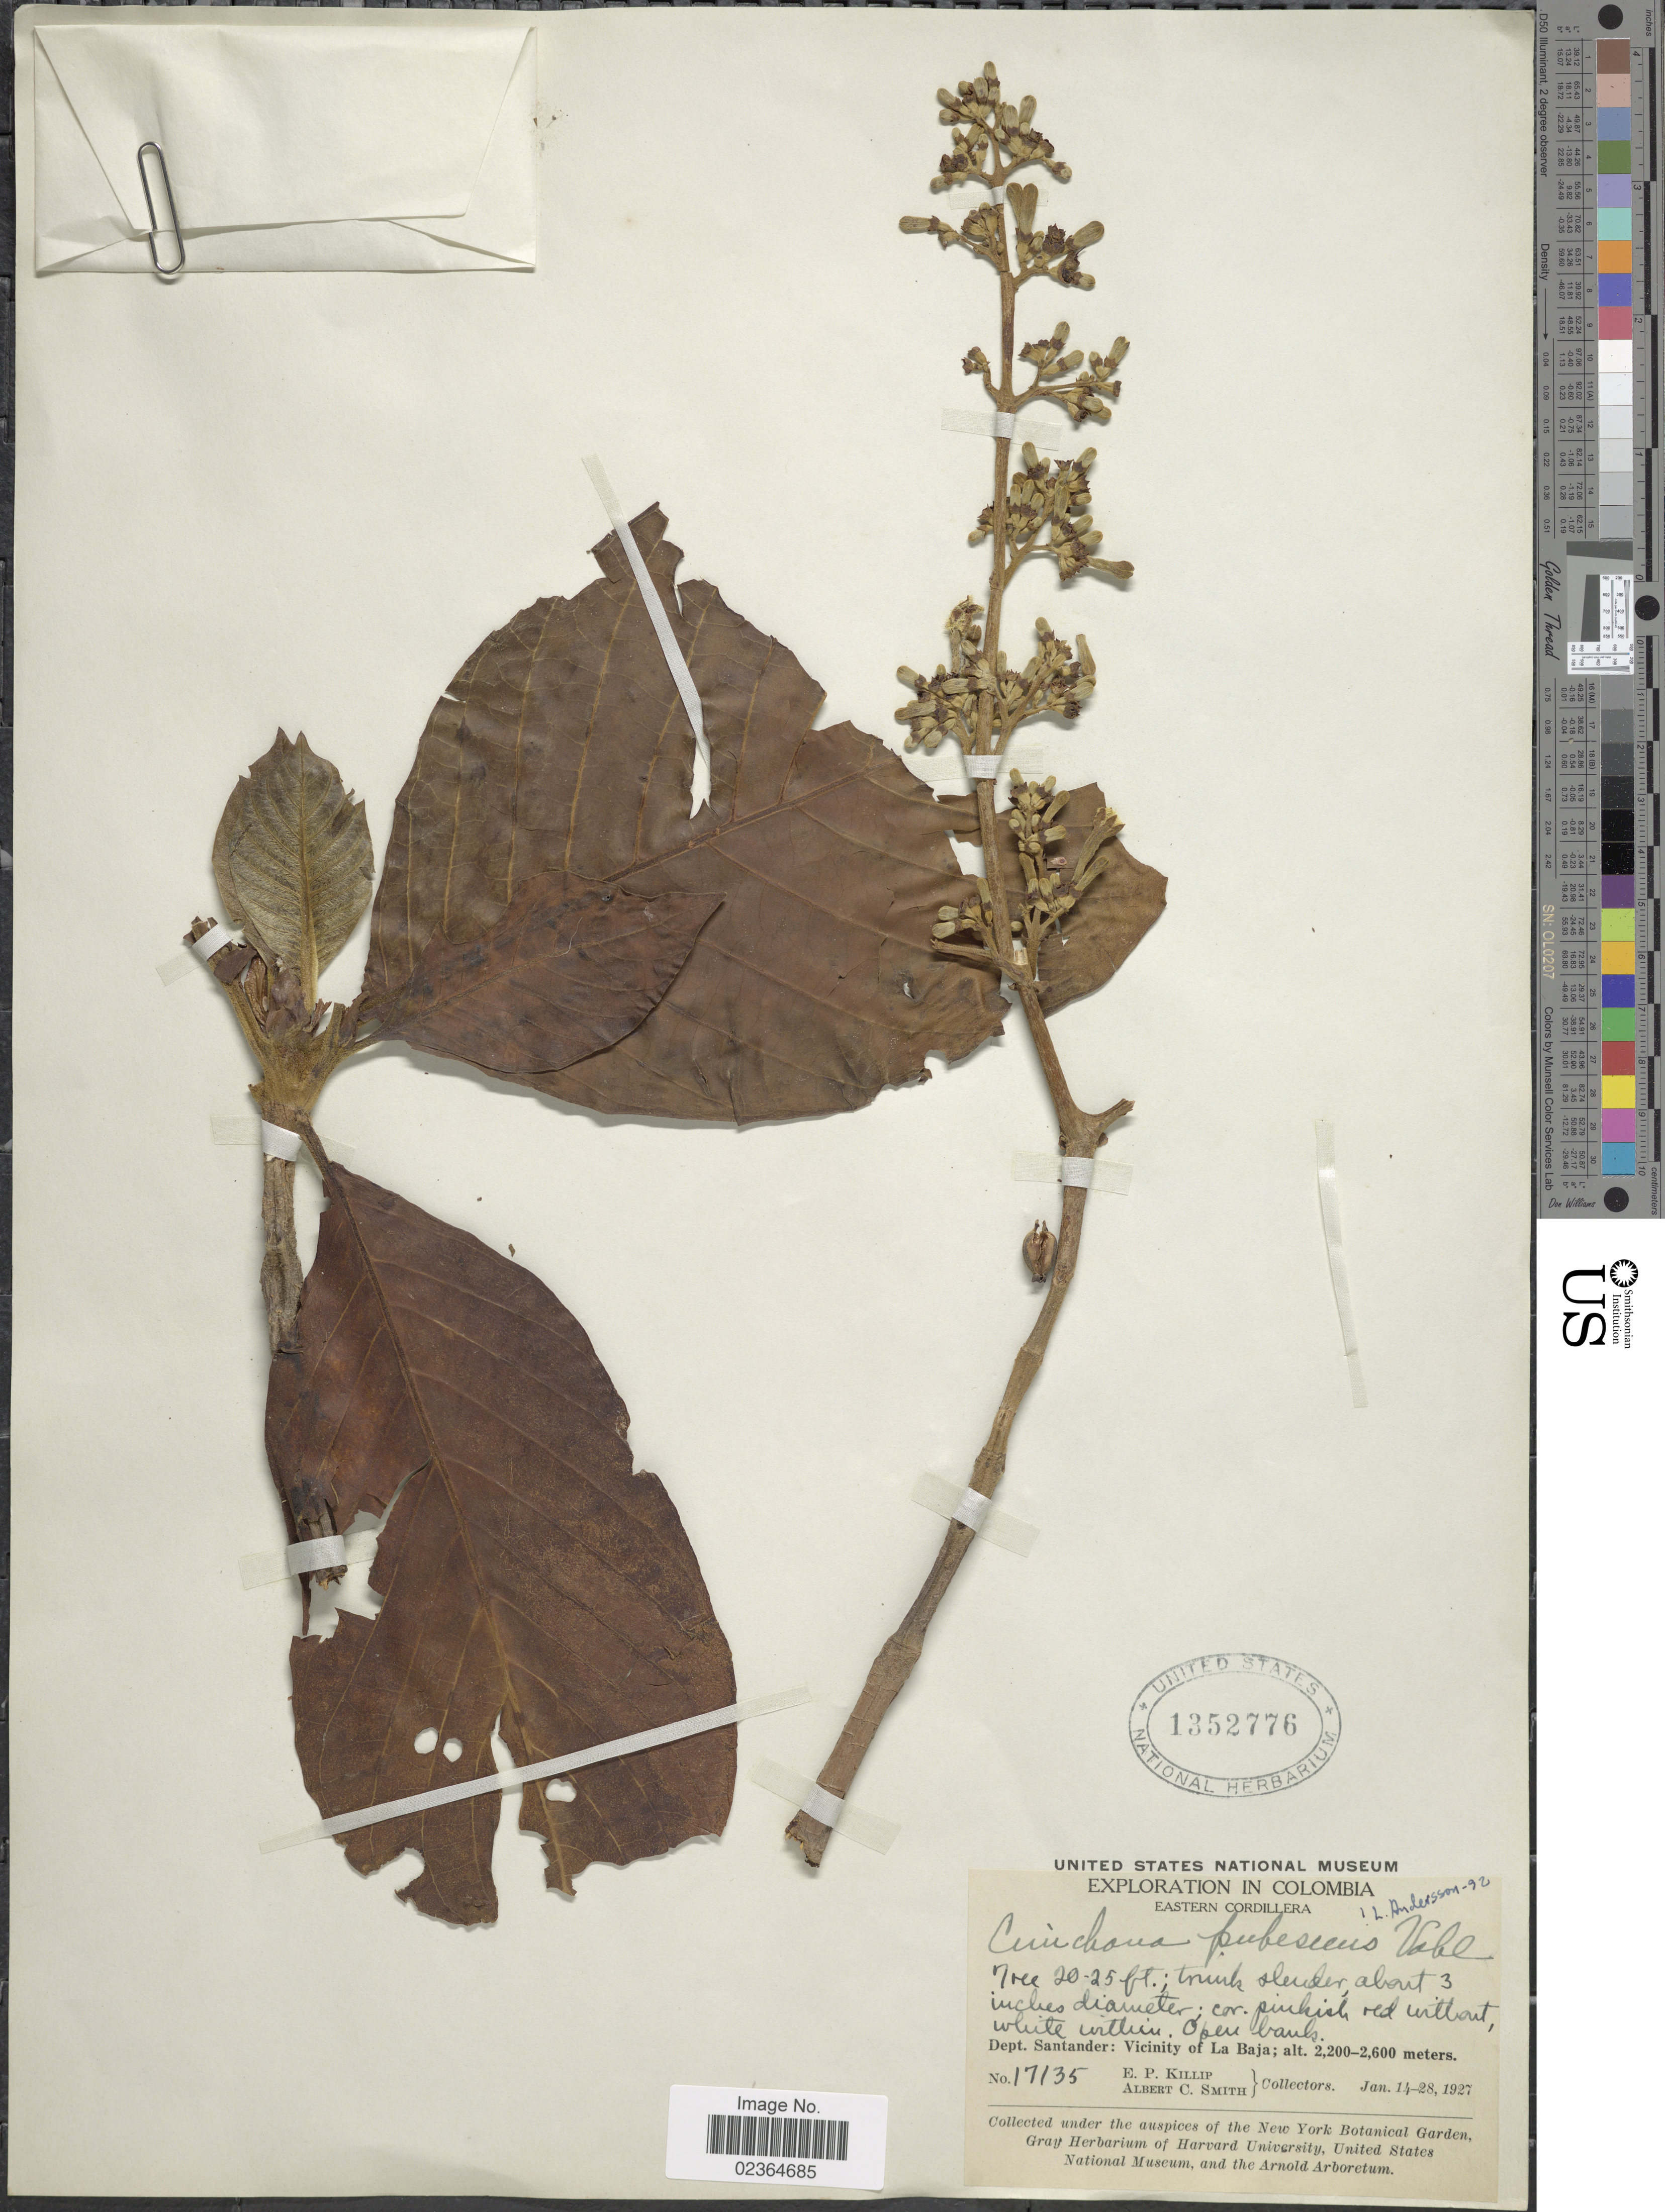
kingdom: Plantae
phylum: Tracheophyta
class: Magnoliopsida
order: Gentianales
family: Rubiaceae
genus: Cinchona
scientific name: Cinchona pubescens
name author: Vahl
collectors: E. P. Killip & A. C. Smith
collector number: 17135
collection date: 1927-01-14/1927-01-28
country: Colombia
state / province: Santander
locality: Eastern Cordillera. Vicinity of La Baja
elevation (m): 2200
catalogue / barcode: US 1352776